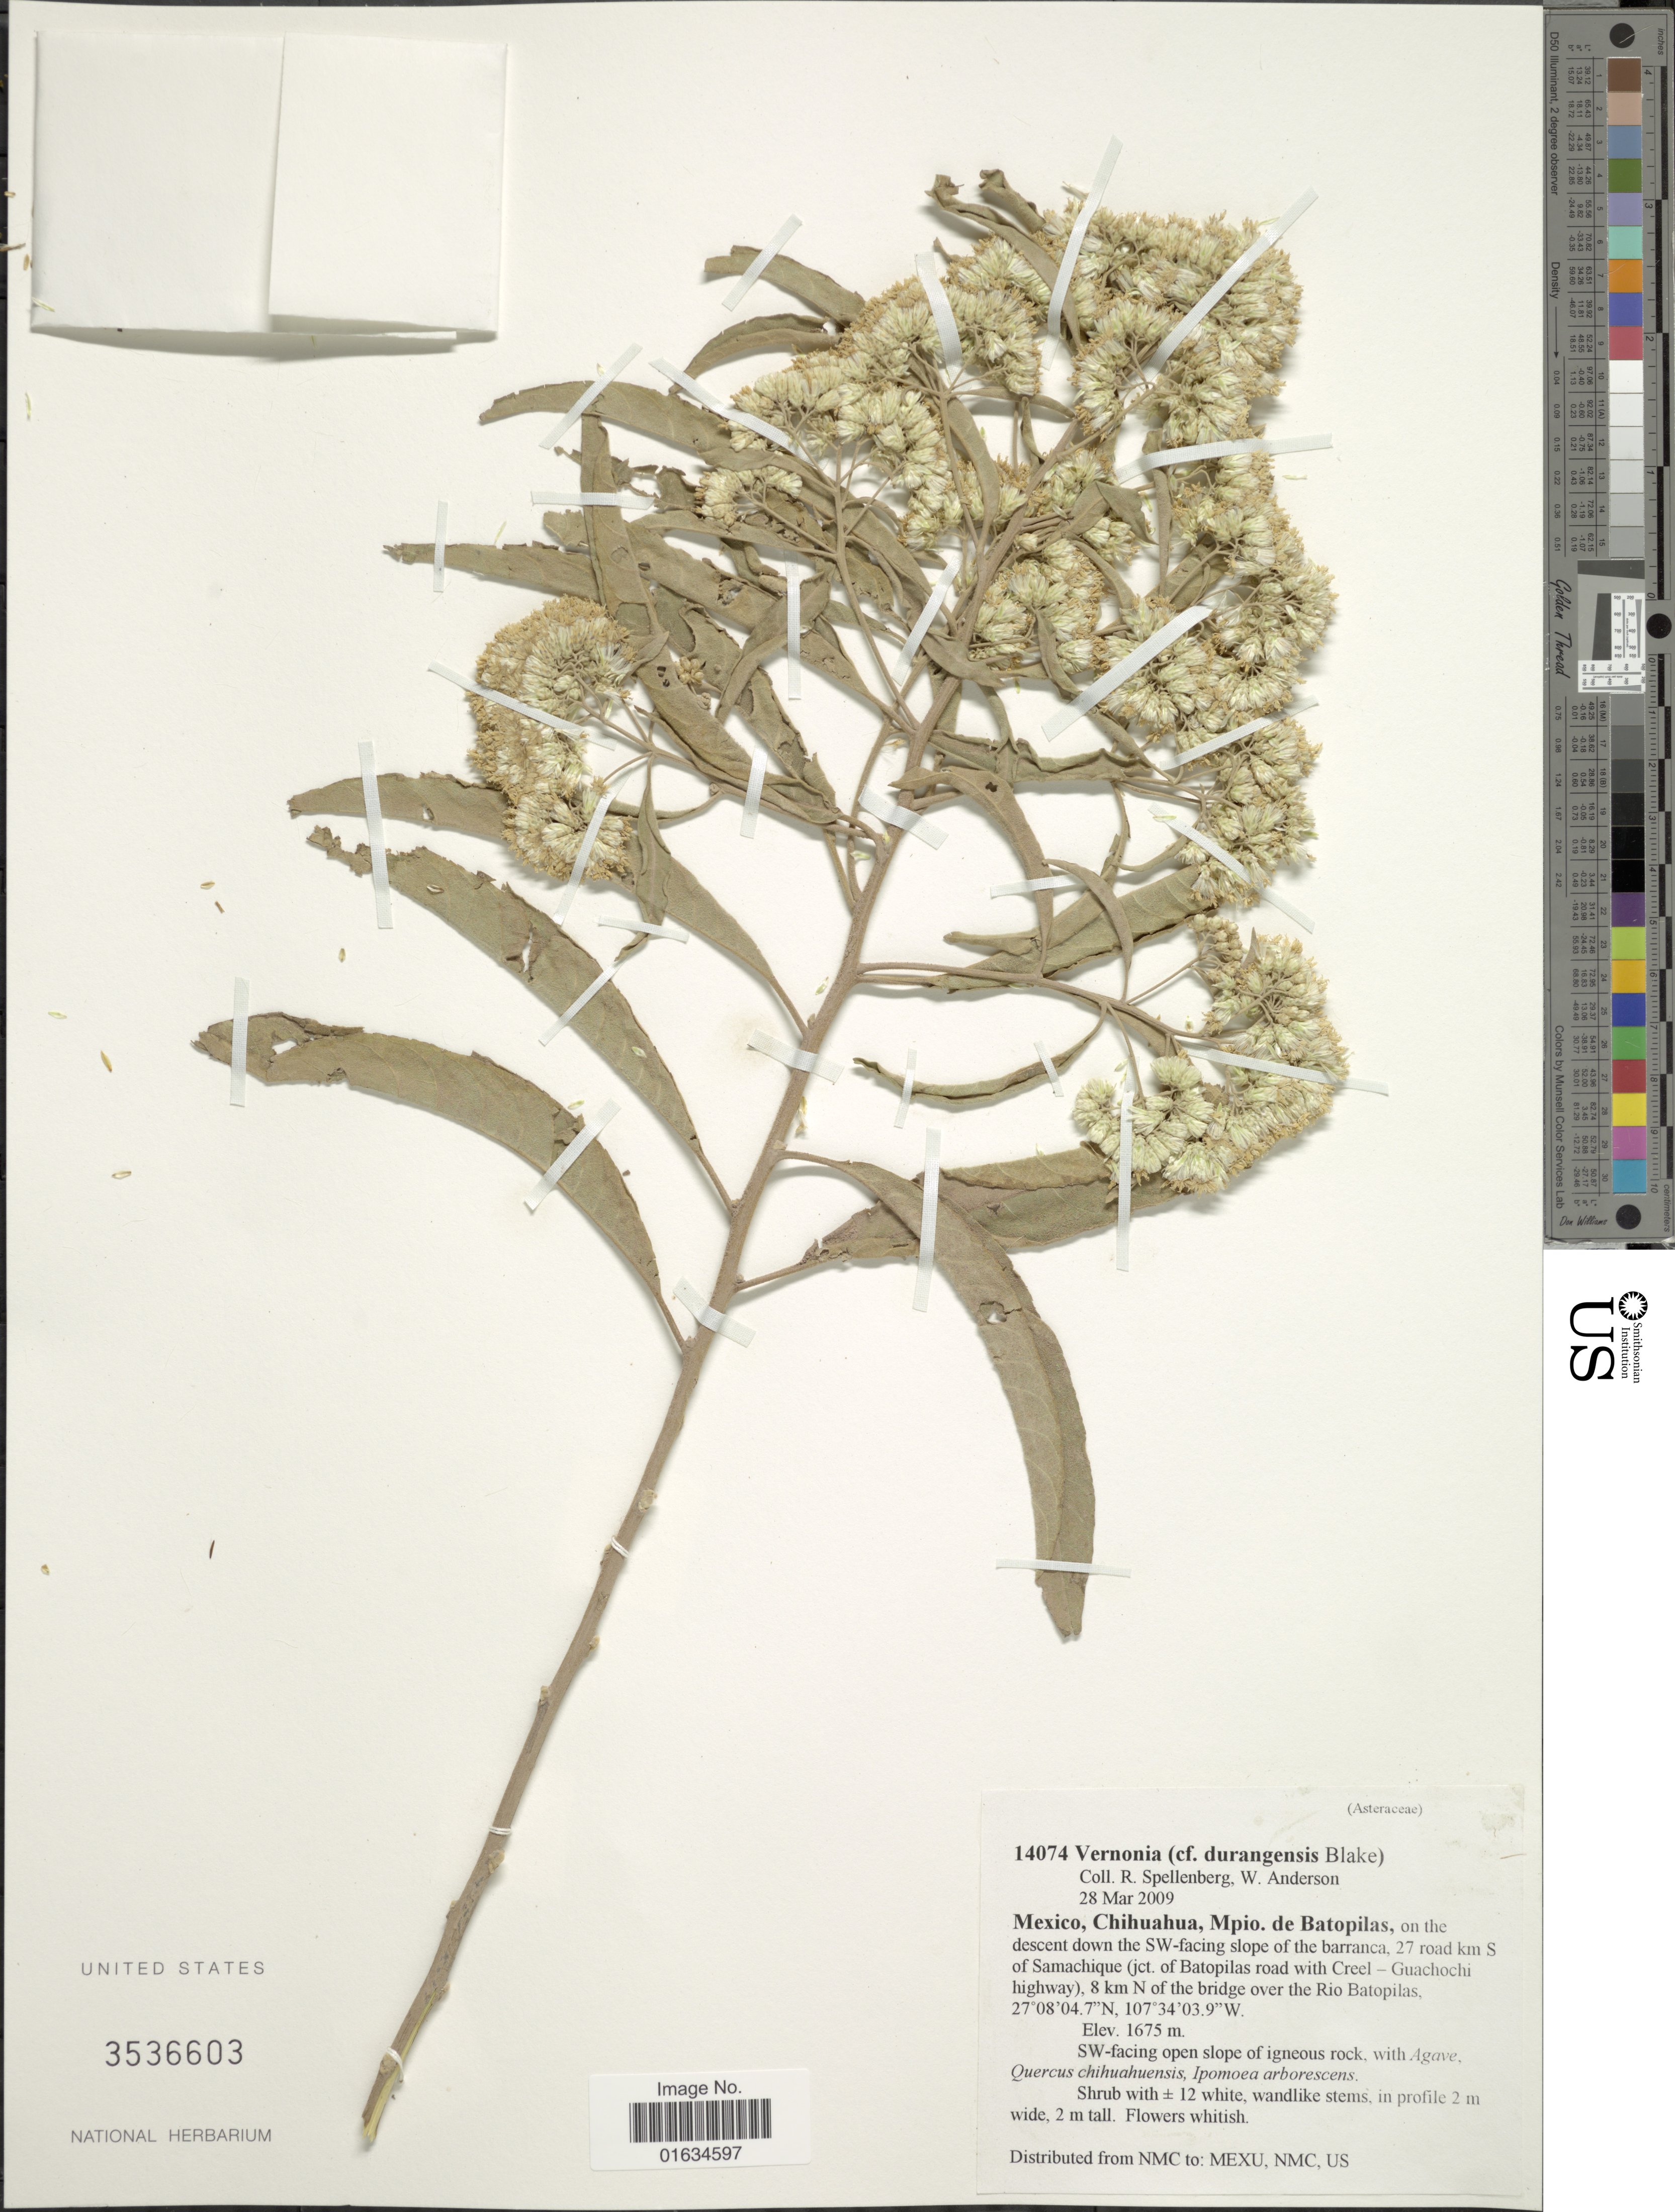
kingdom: Plantae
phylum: Tracheophyta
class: Magnoliopsida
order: Asterales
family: Asteraceae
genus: Eremosis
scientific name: Eremosis triflosculosa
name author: (Kunth) Gleason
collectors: R. Spellenberg & W. Anderson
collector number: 14074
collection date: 2009-03-28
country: Mexico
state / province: Chihuahua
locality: Mpio. de Batopilas, on the descent down the SW-facing slope of the barranca, 27 road km S of Samachique (jct. of Batopilas road with Creel-Guachochi highway), 8 km N of the bridge over the Rio Batopilas, SW-facing open slope of igneous rock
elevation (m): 1675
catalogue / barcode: US 3536603